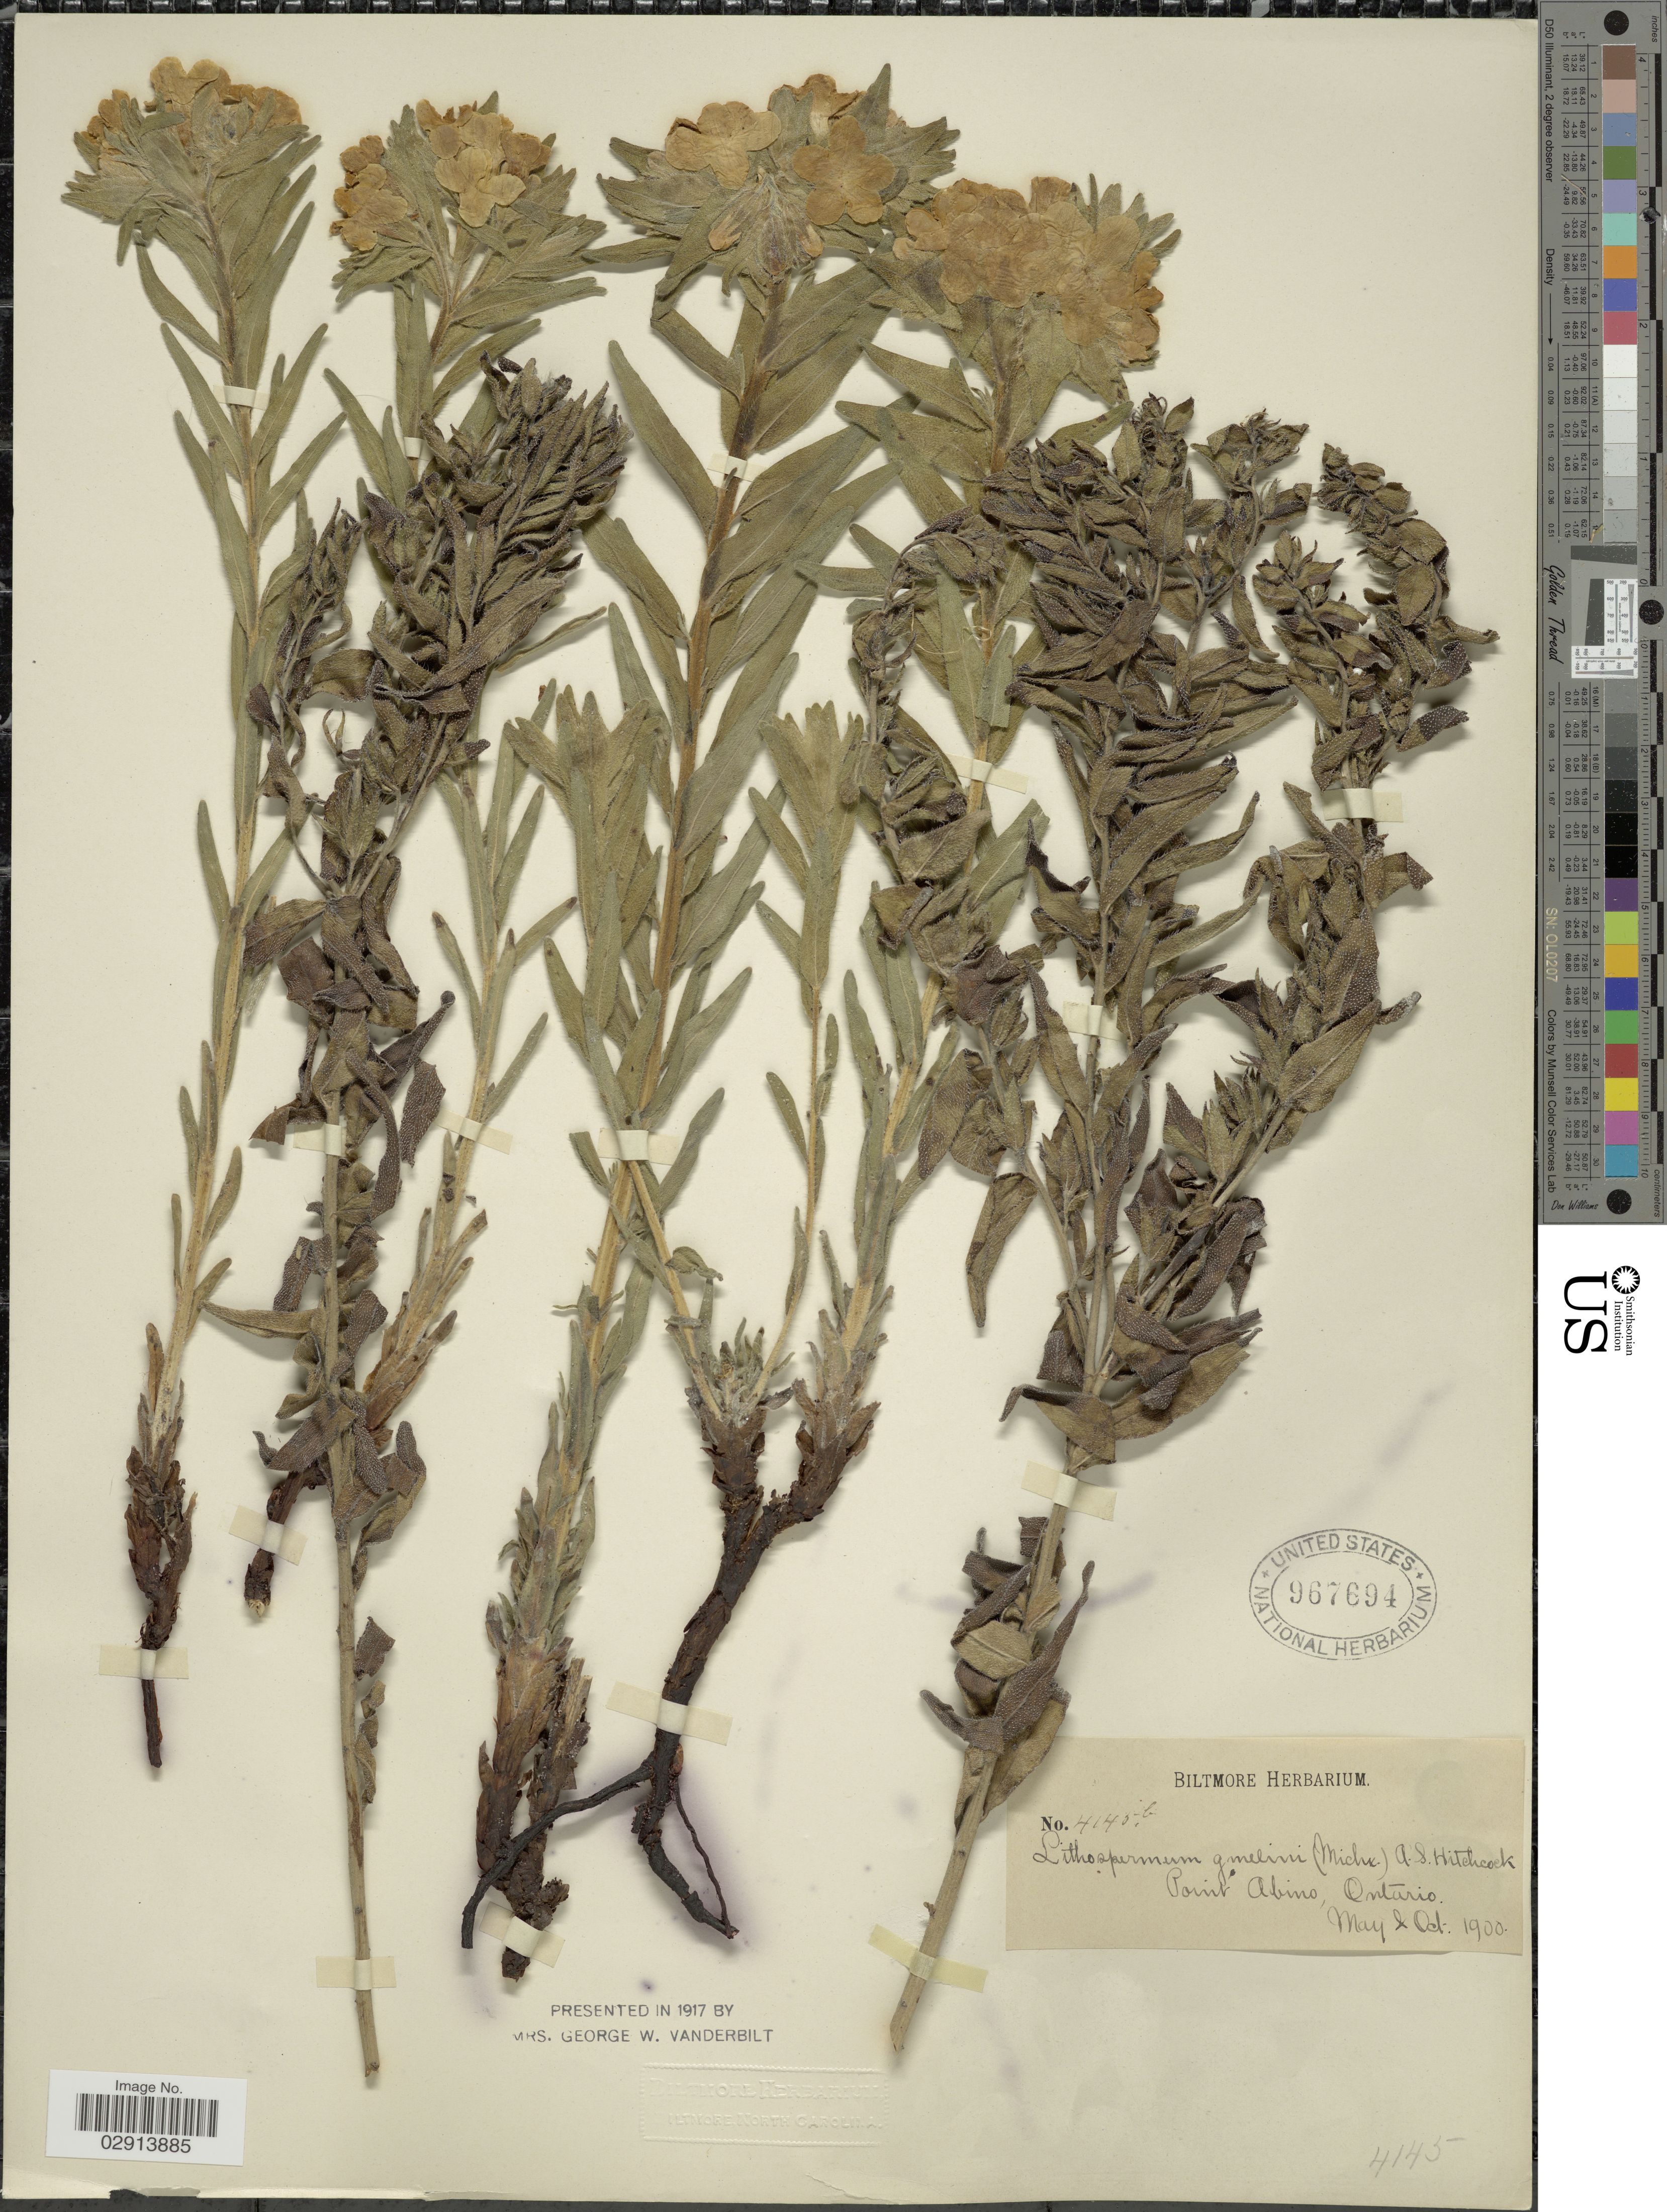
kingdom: Plantae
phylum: Tracheophyta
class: Magnoliopsida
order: Boraginales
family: Boraginaceae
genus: Lithospermum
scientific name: Lithospermum caroliniense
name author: (J.F. Gmel.) MacMill.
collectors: ex herb. Biltmore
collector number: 4145b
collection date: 1900-05/1900-10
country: Canada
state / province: Ontario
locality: Point Abino.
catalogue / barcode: US 967694